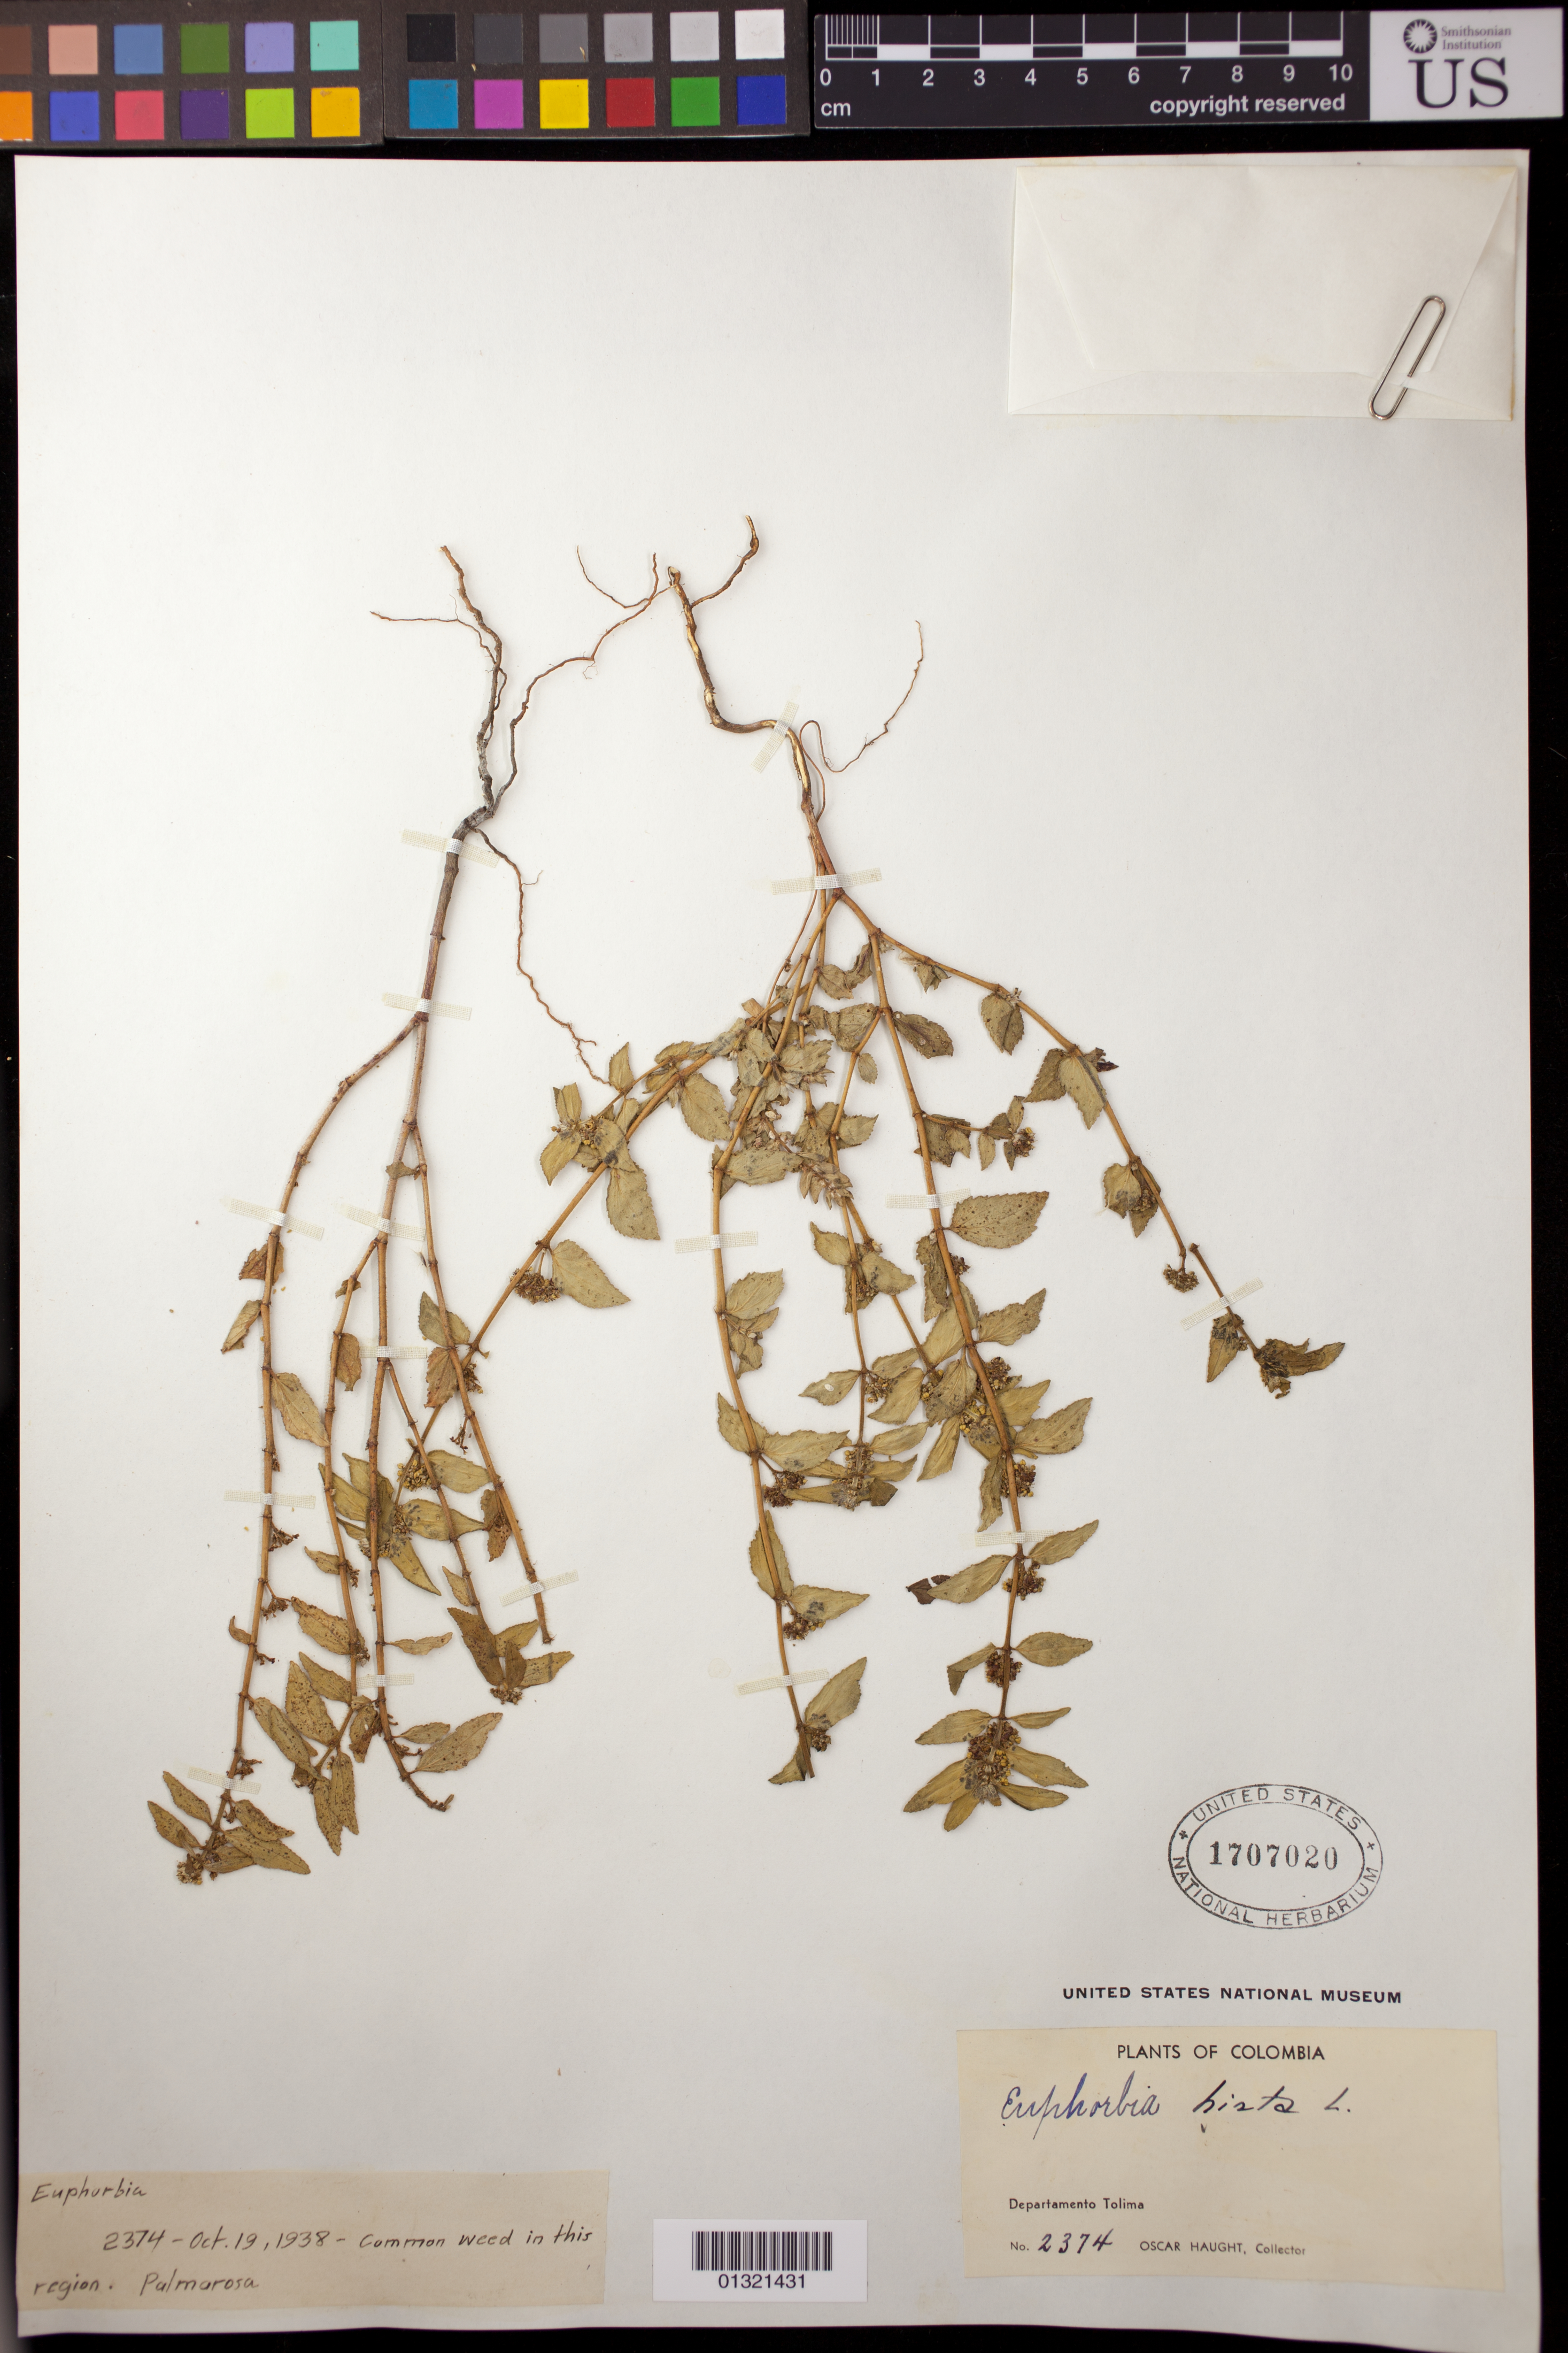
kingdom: Plantae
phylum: Tracheophyta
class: Magnoliopsida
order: Malpighiales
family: Euphorbiaceae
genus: Euphorbia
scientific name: Euphorbia hirta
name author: L.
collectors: O. Haught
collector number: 2374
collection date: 1938-10-19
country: Colombia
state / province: Tolima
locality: Palmarosa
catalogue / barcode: US 1707020